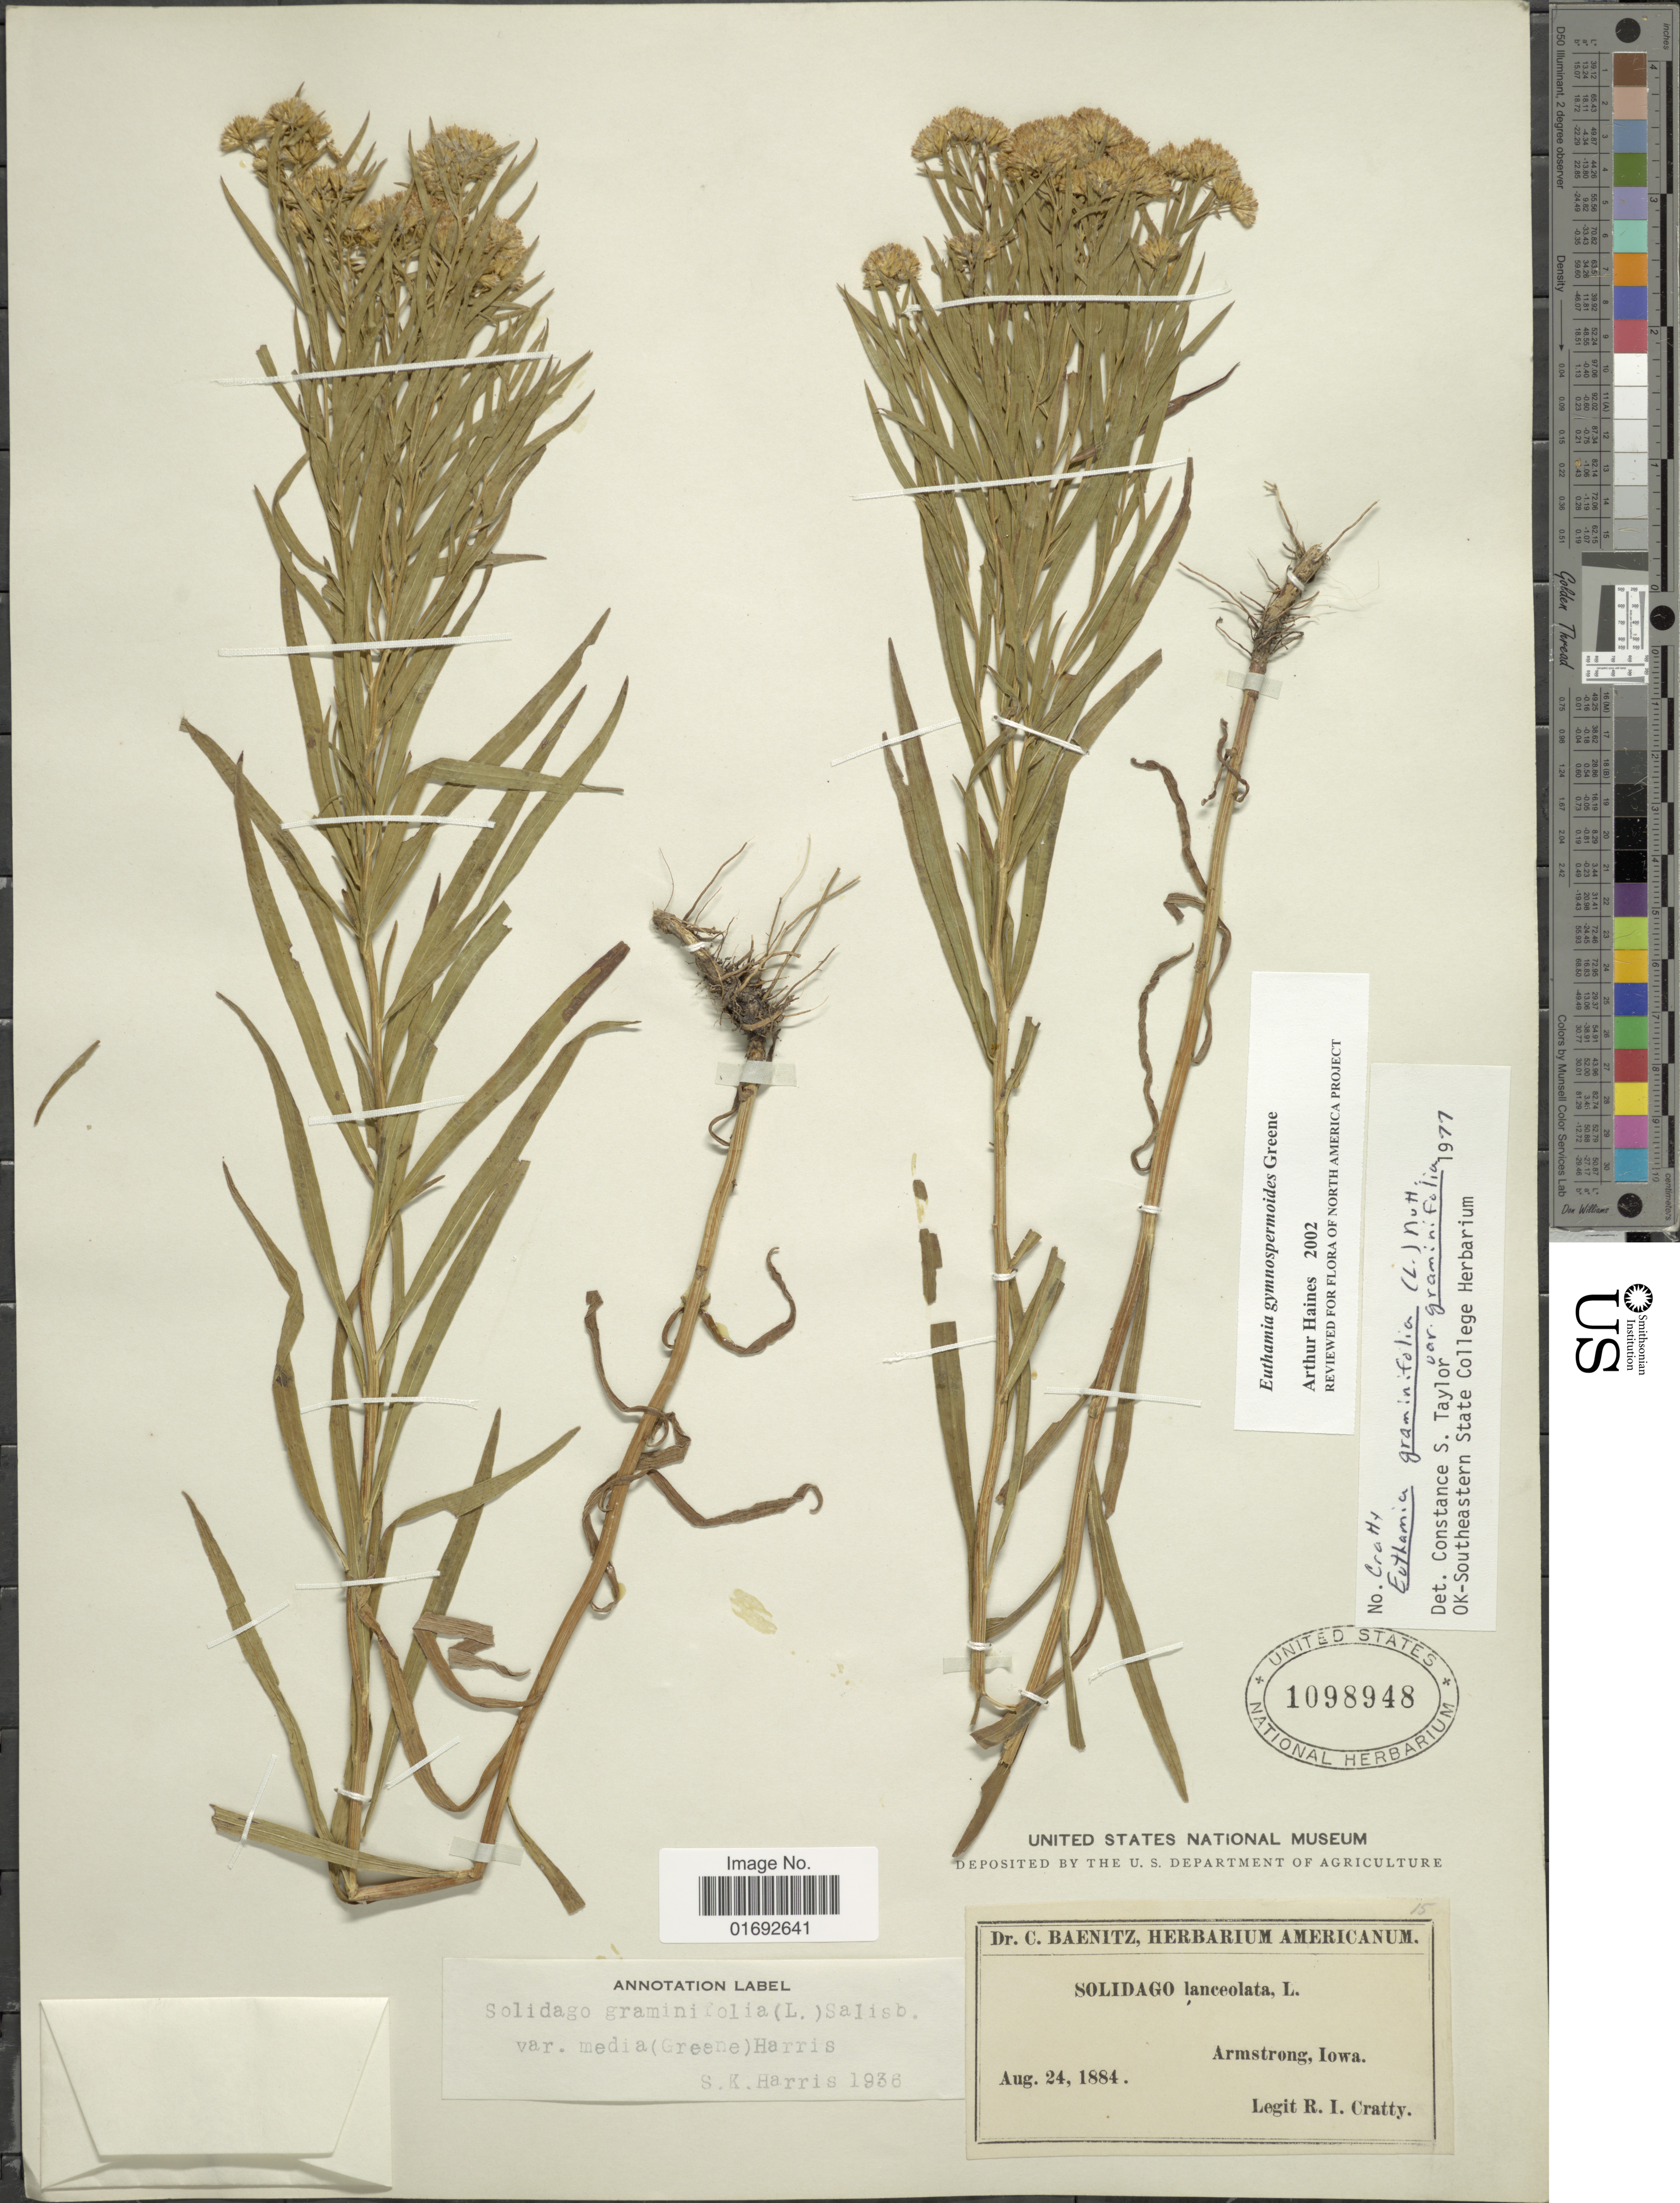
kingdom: Plantae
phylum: Tracheophyta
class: Magnoliopsida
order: Asterales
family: Asteraceae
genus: Euthamia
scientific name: Euthamia graminifolia var. major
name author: (Michx.) Moldenke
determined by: Urbatsch, Lowell E., Curator (LSU), Louisiana State University (UNITED STATES)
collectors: R. Cratty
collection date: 1884-08-24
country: United States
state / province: Iowa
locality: Armstrong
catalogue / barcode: US 1098948